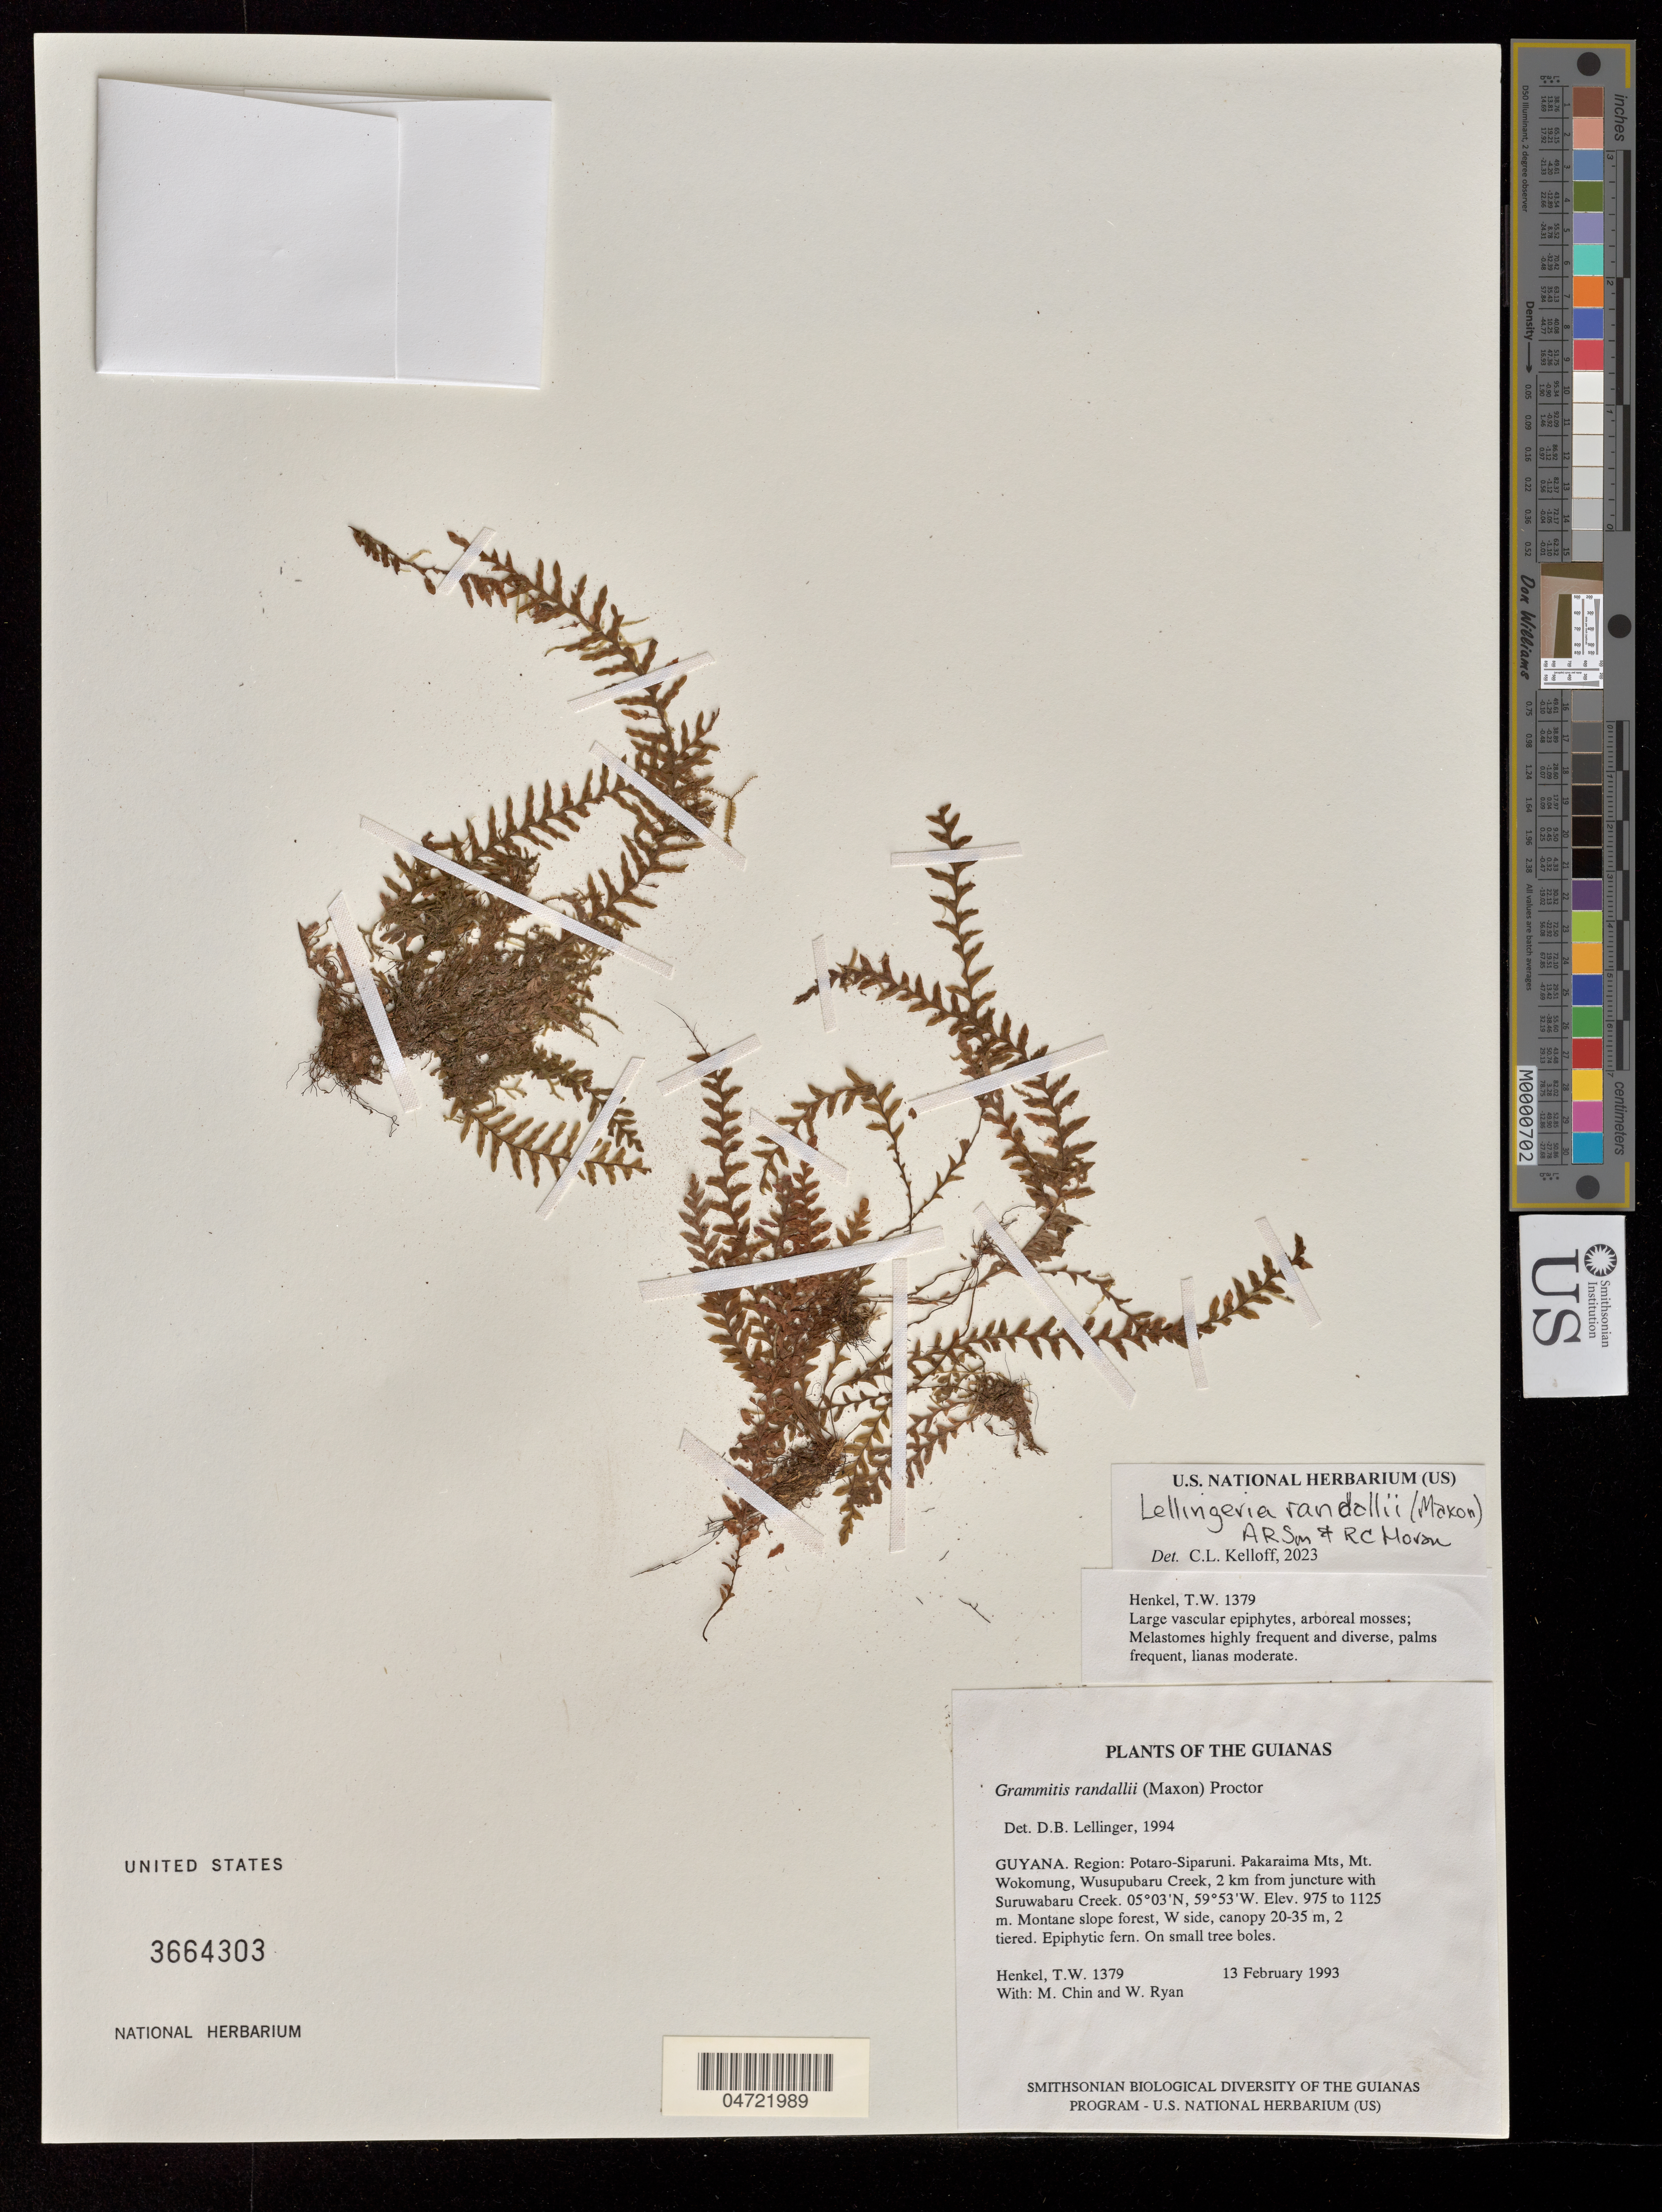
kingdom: Plantae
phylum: Tracheophyta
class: Polypodiopsida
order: Polypodiales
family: Polypodiaceae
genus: Lellingeria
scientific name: Lellingeria randallii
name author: (Maxon) A.R. Sm. & R.C. Moran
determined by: Kelloff, Carol L.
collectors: T. Henkel, M. Chin & W. Ryan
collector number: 1379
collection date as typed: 13 February 1993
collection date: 1993-02-13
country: Guyana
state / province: Potaro-Siparuni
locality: Pakaraima Mts, Mt. Wokomung, Wusupubaru Creek, 2 km from juncture with Suruwabaru Creek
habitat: Montane slope forest, W side, canopy 20-35 m, 2 tiered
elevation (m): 975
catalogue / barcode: US 3664303